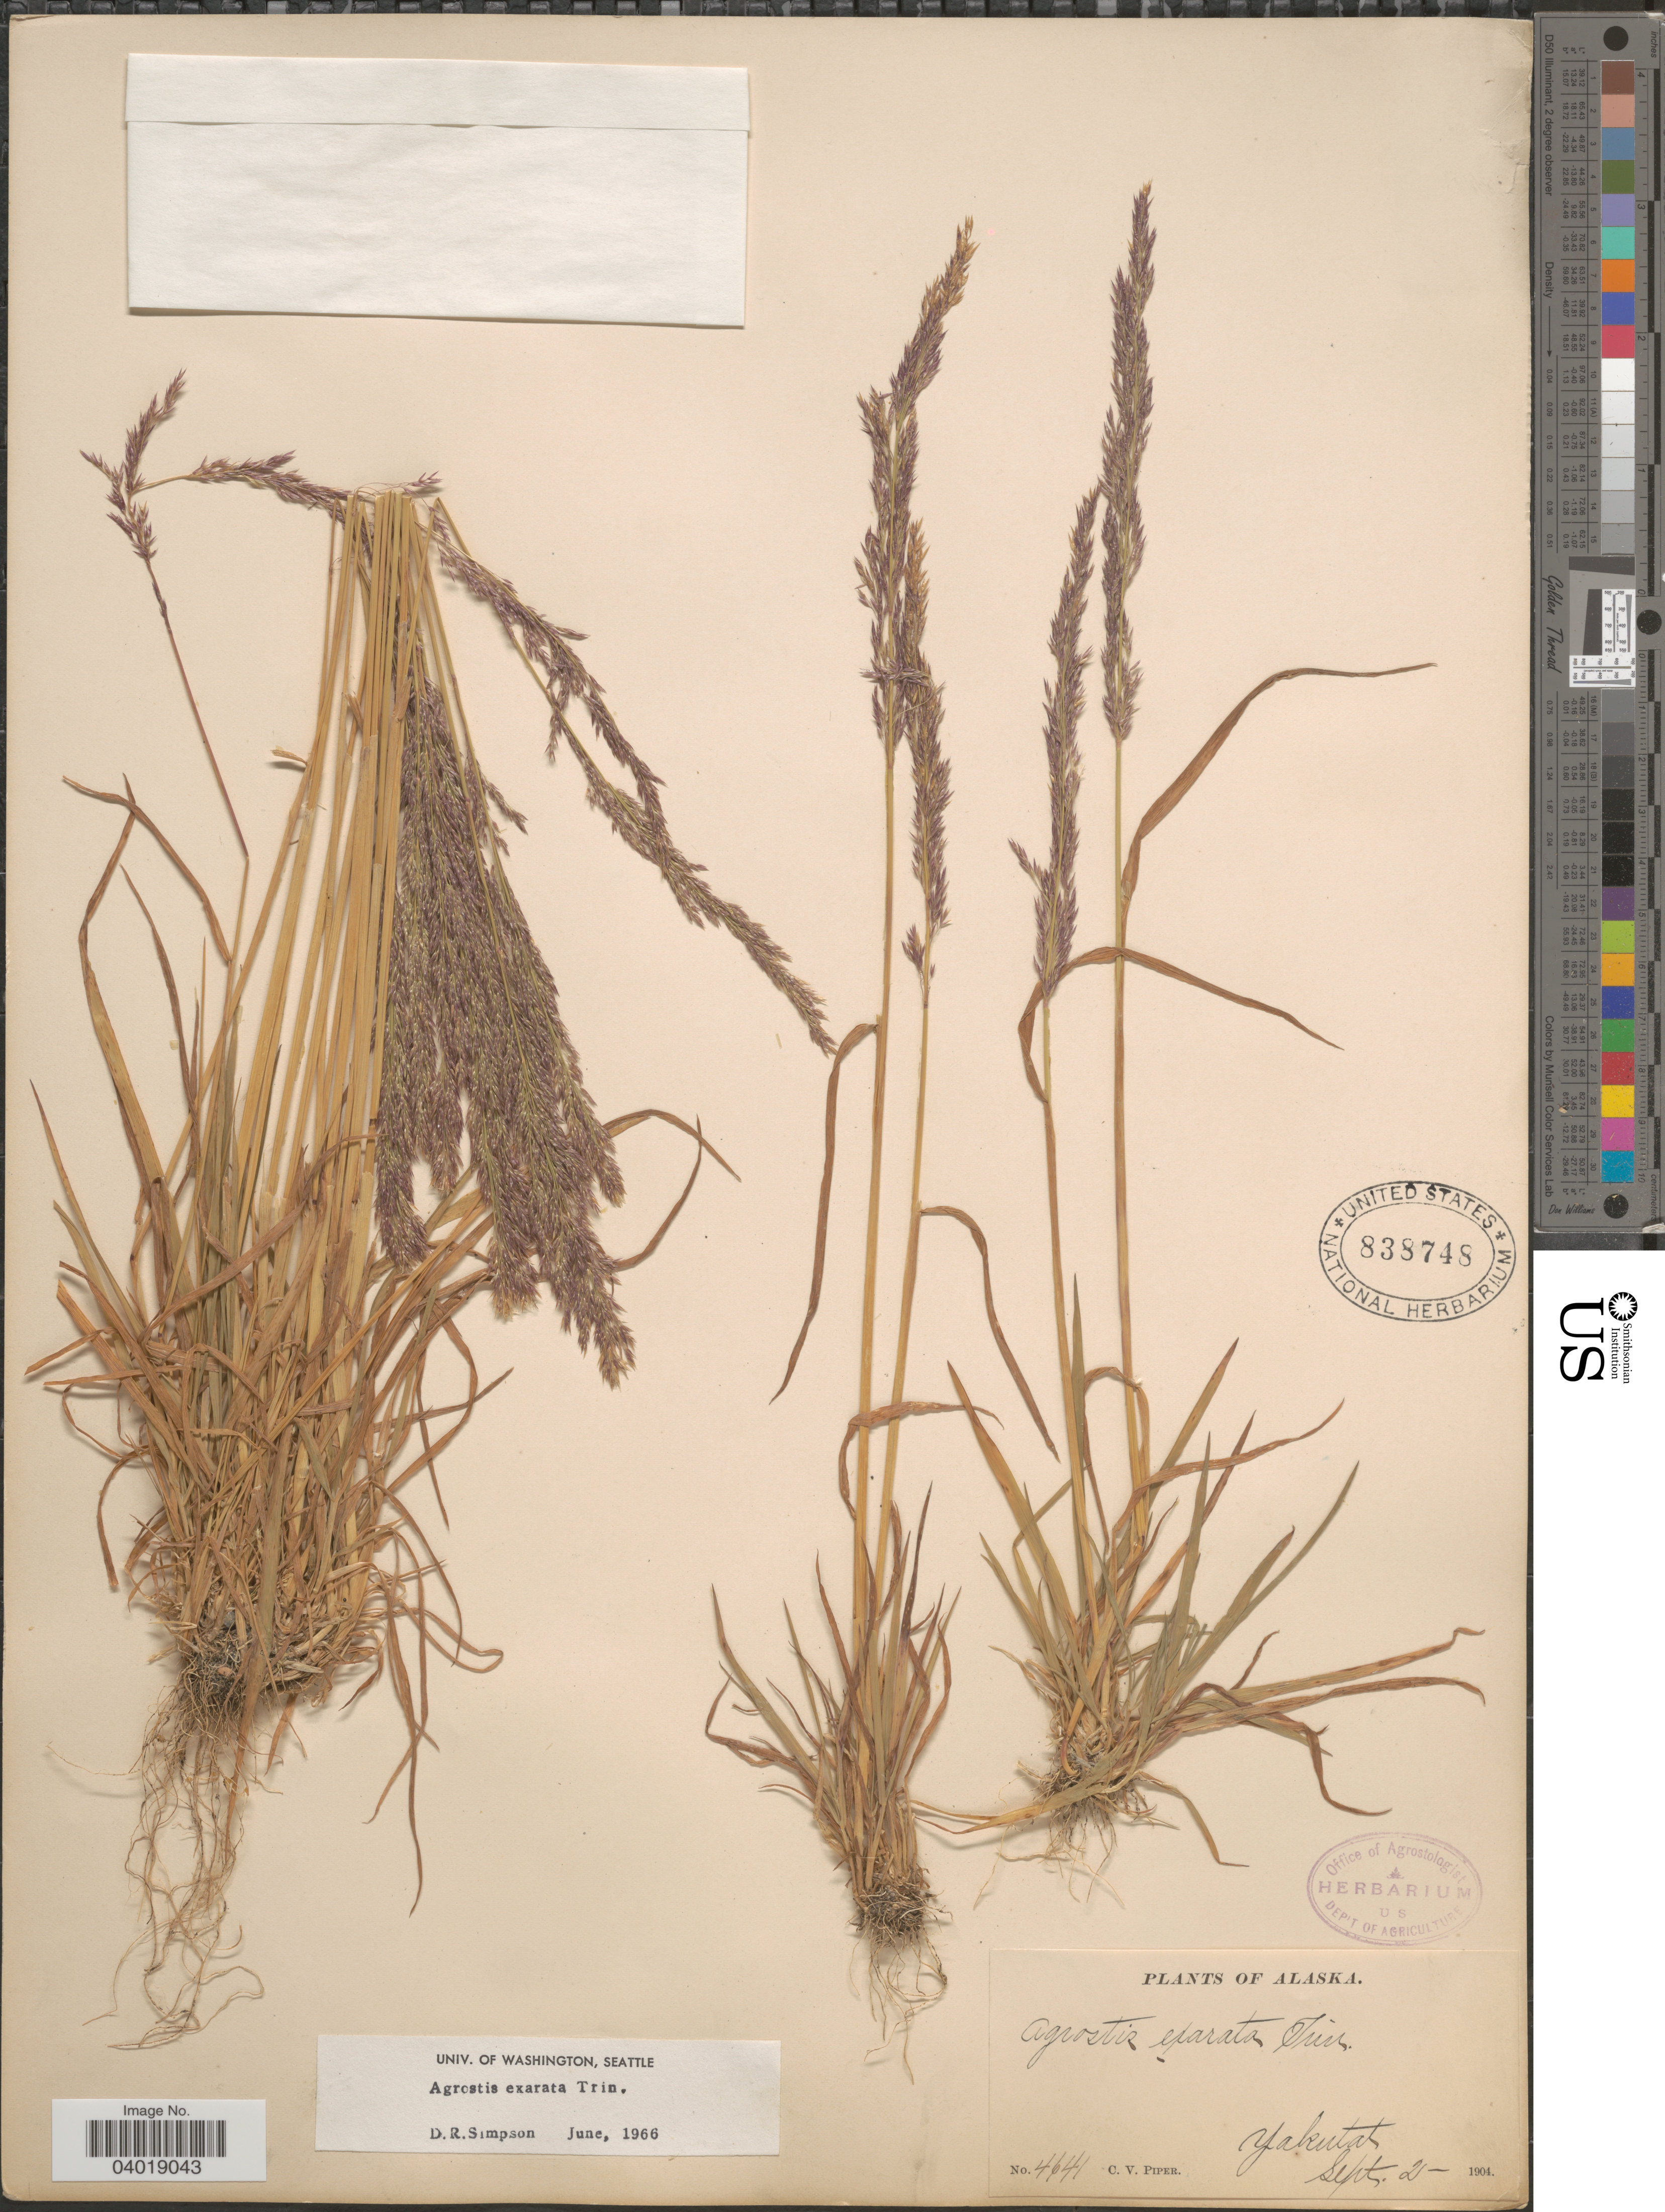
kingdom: Plantae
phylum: Tracheophyta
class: Liliopsida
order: Poales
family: Poaceae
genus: Agrostis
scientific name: Agrostis exarata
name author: Trin.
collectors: C. V. Piper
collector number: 4641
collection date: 1904-09-02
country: United States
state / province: Alaska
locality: Yakutat.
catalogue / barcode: US 838748